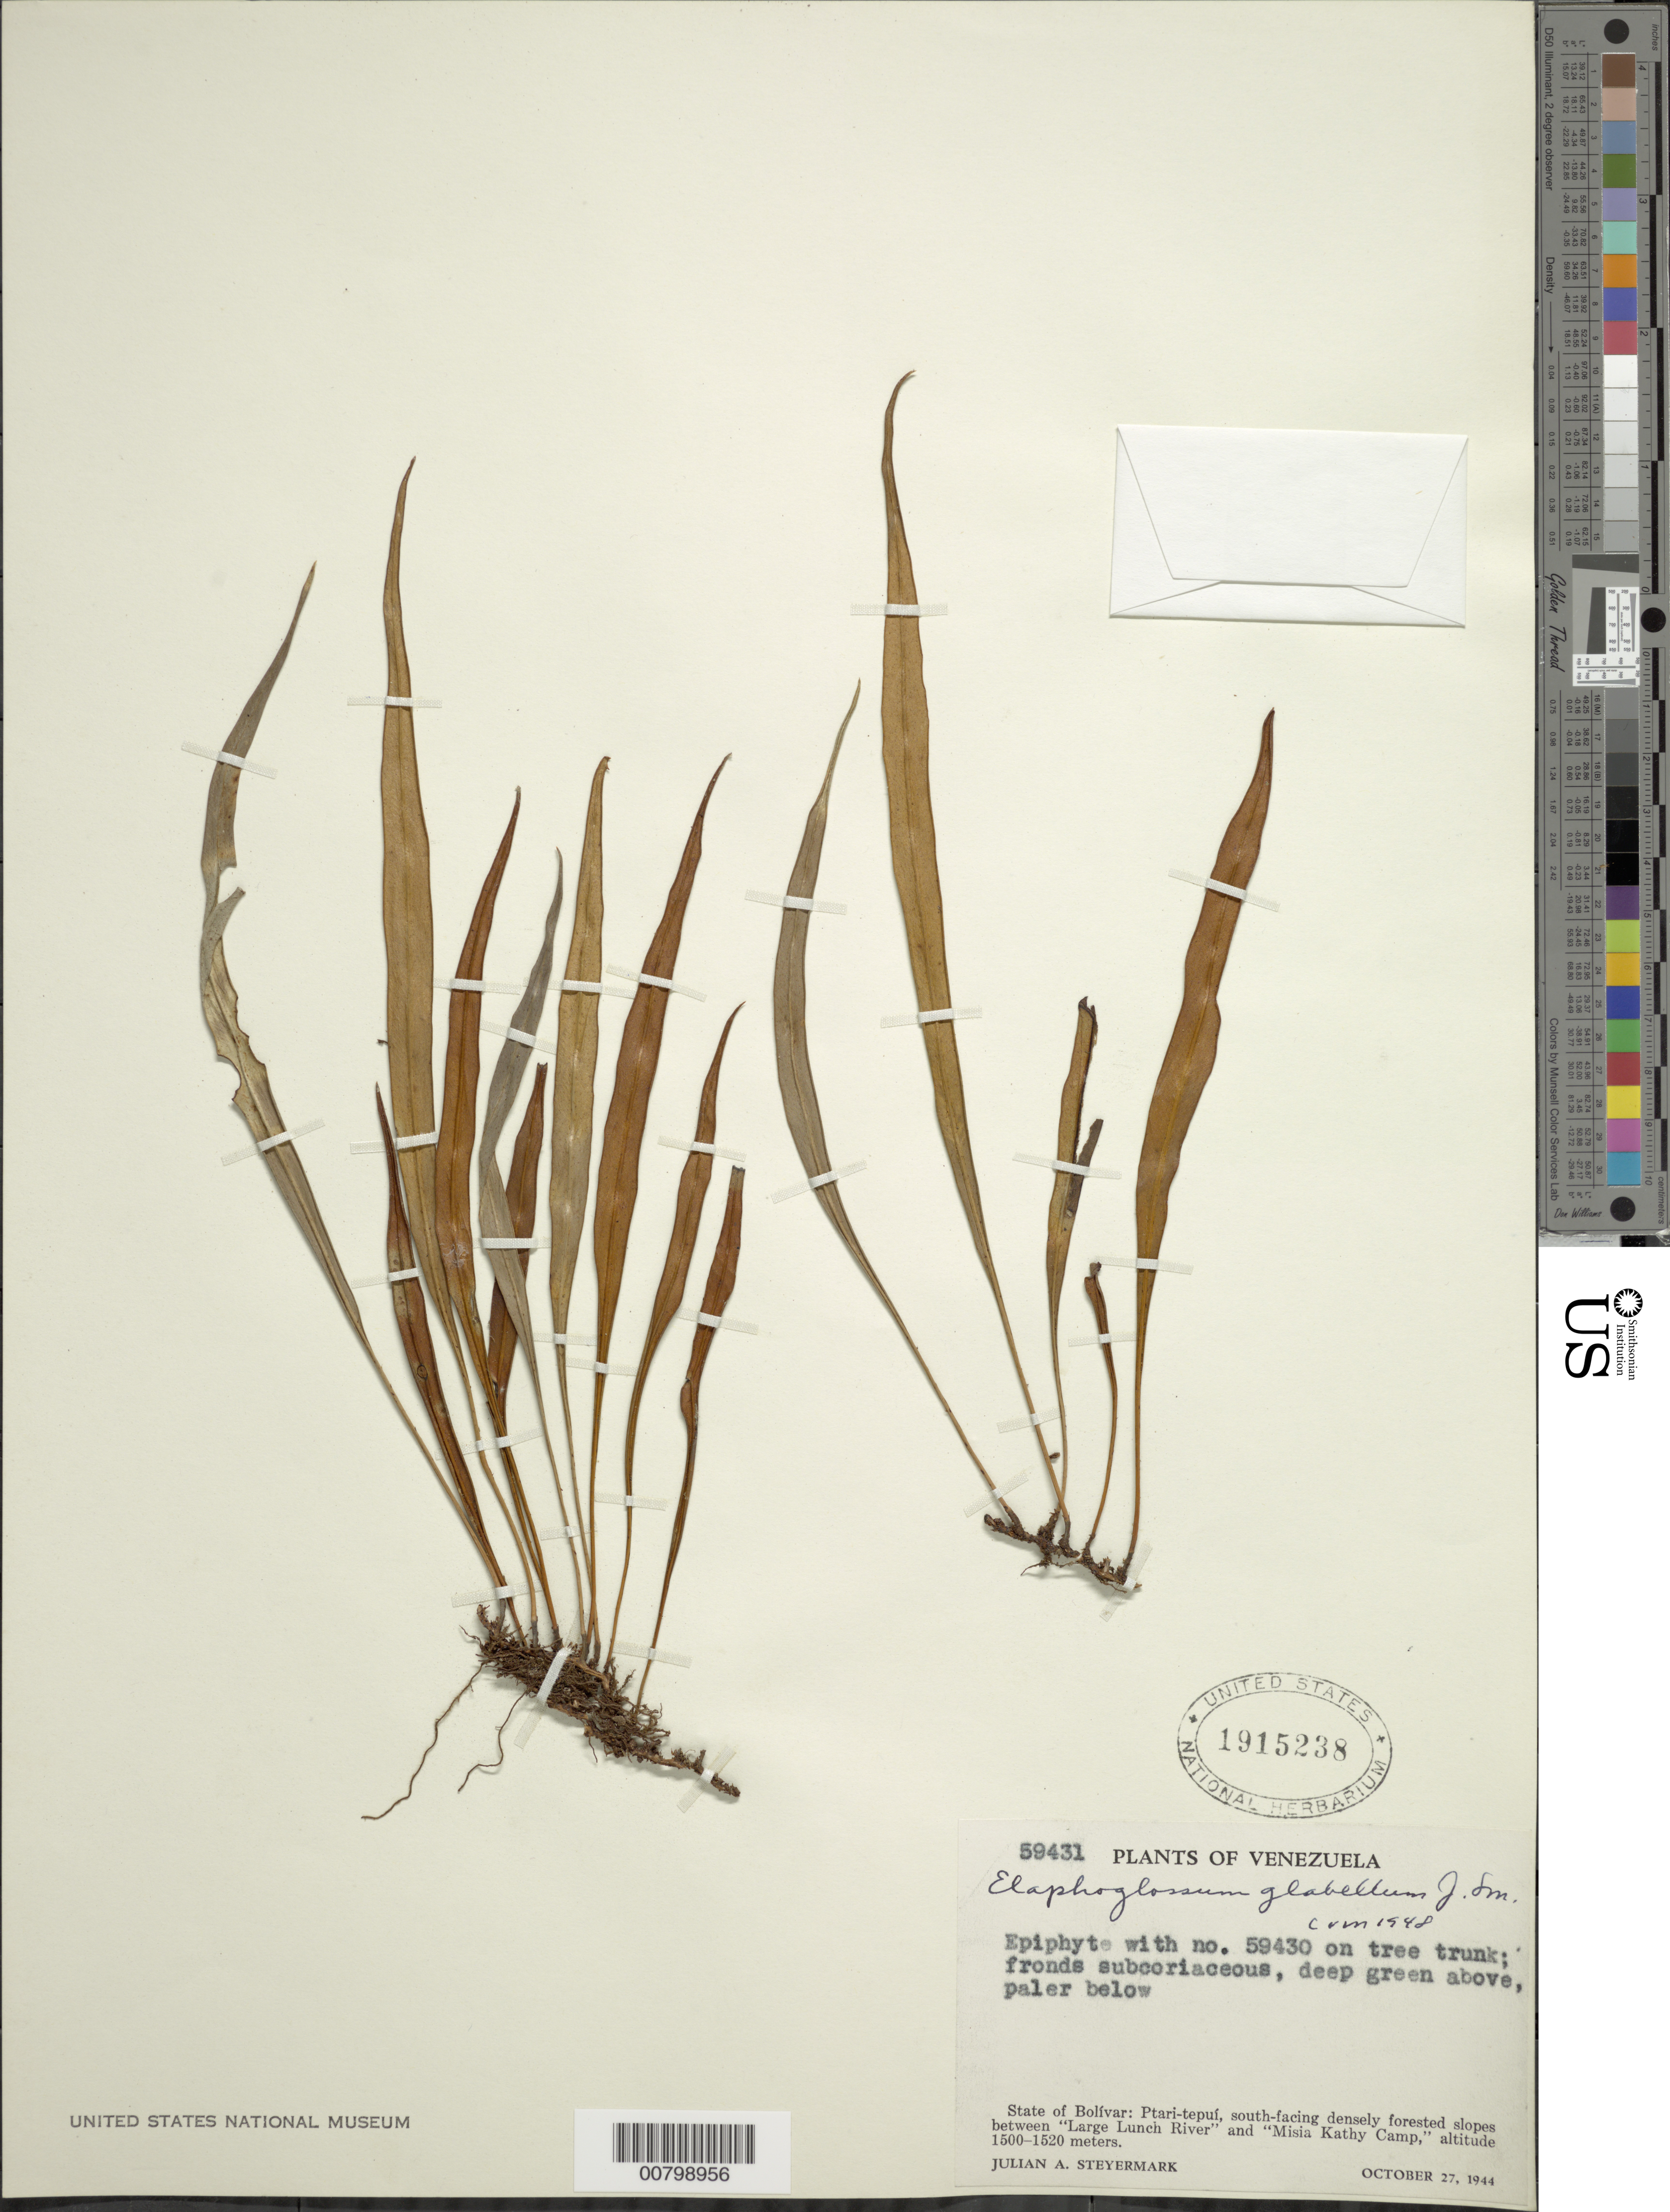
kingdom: Plantae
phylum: Tracheophyta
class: Polypodiopsida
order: Polypodiales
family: Dryopteridaceae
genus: Elaphoglossum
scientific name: Elaphoglossum glabellum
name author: J. Sm.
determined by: Morton, C. V.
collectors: J. Steyermark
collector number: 59431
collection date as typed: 27-Oct-44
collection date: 1944-10-27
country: Venezuela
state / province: Bolívar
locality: Ptari-tepuí, between "Large Lunch River" and "Misia Kathy Camp"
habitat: S-facing, densely forested slopes; on tree trunk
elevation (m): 1500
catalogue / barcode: US 1915238